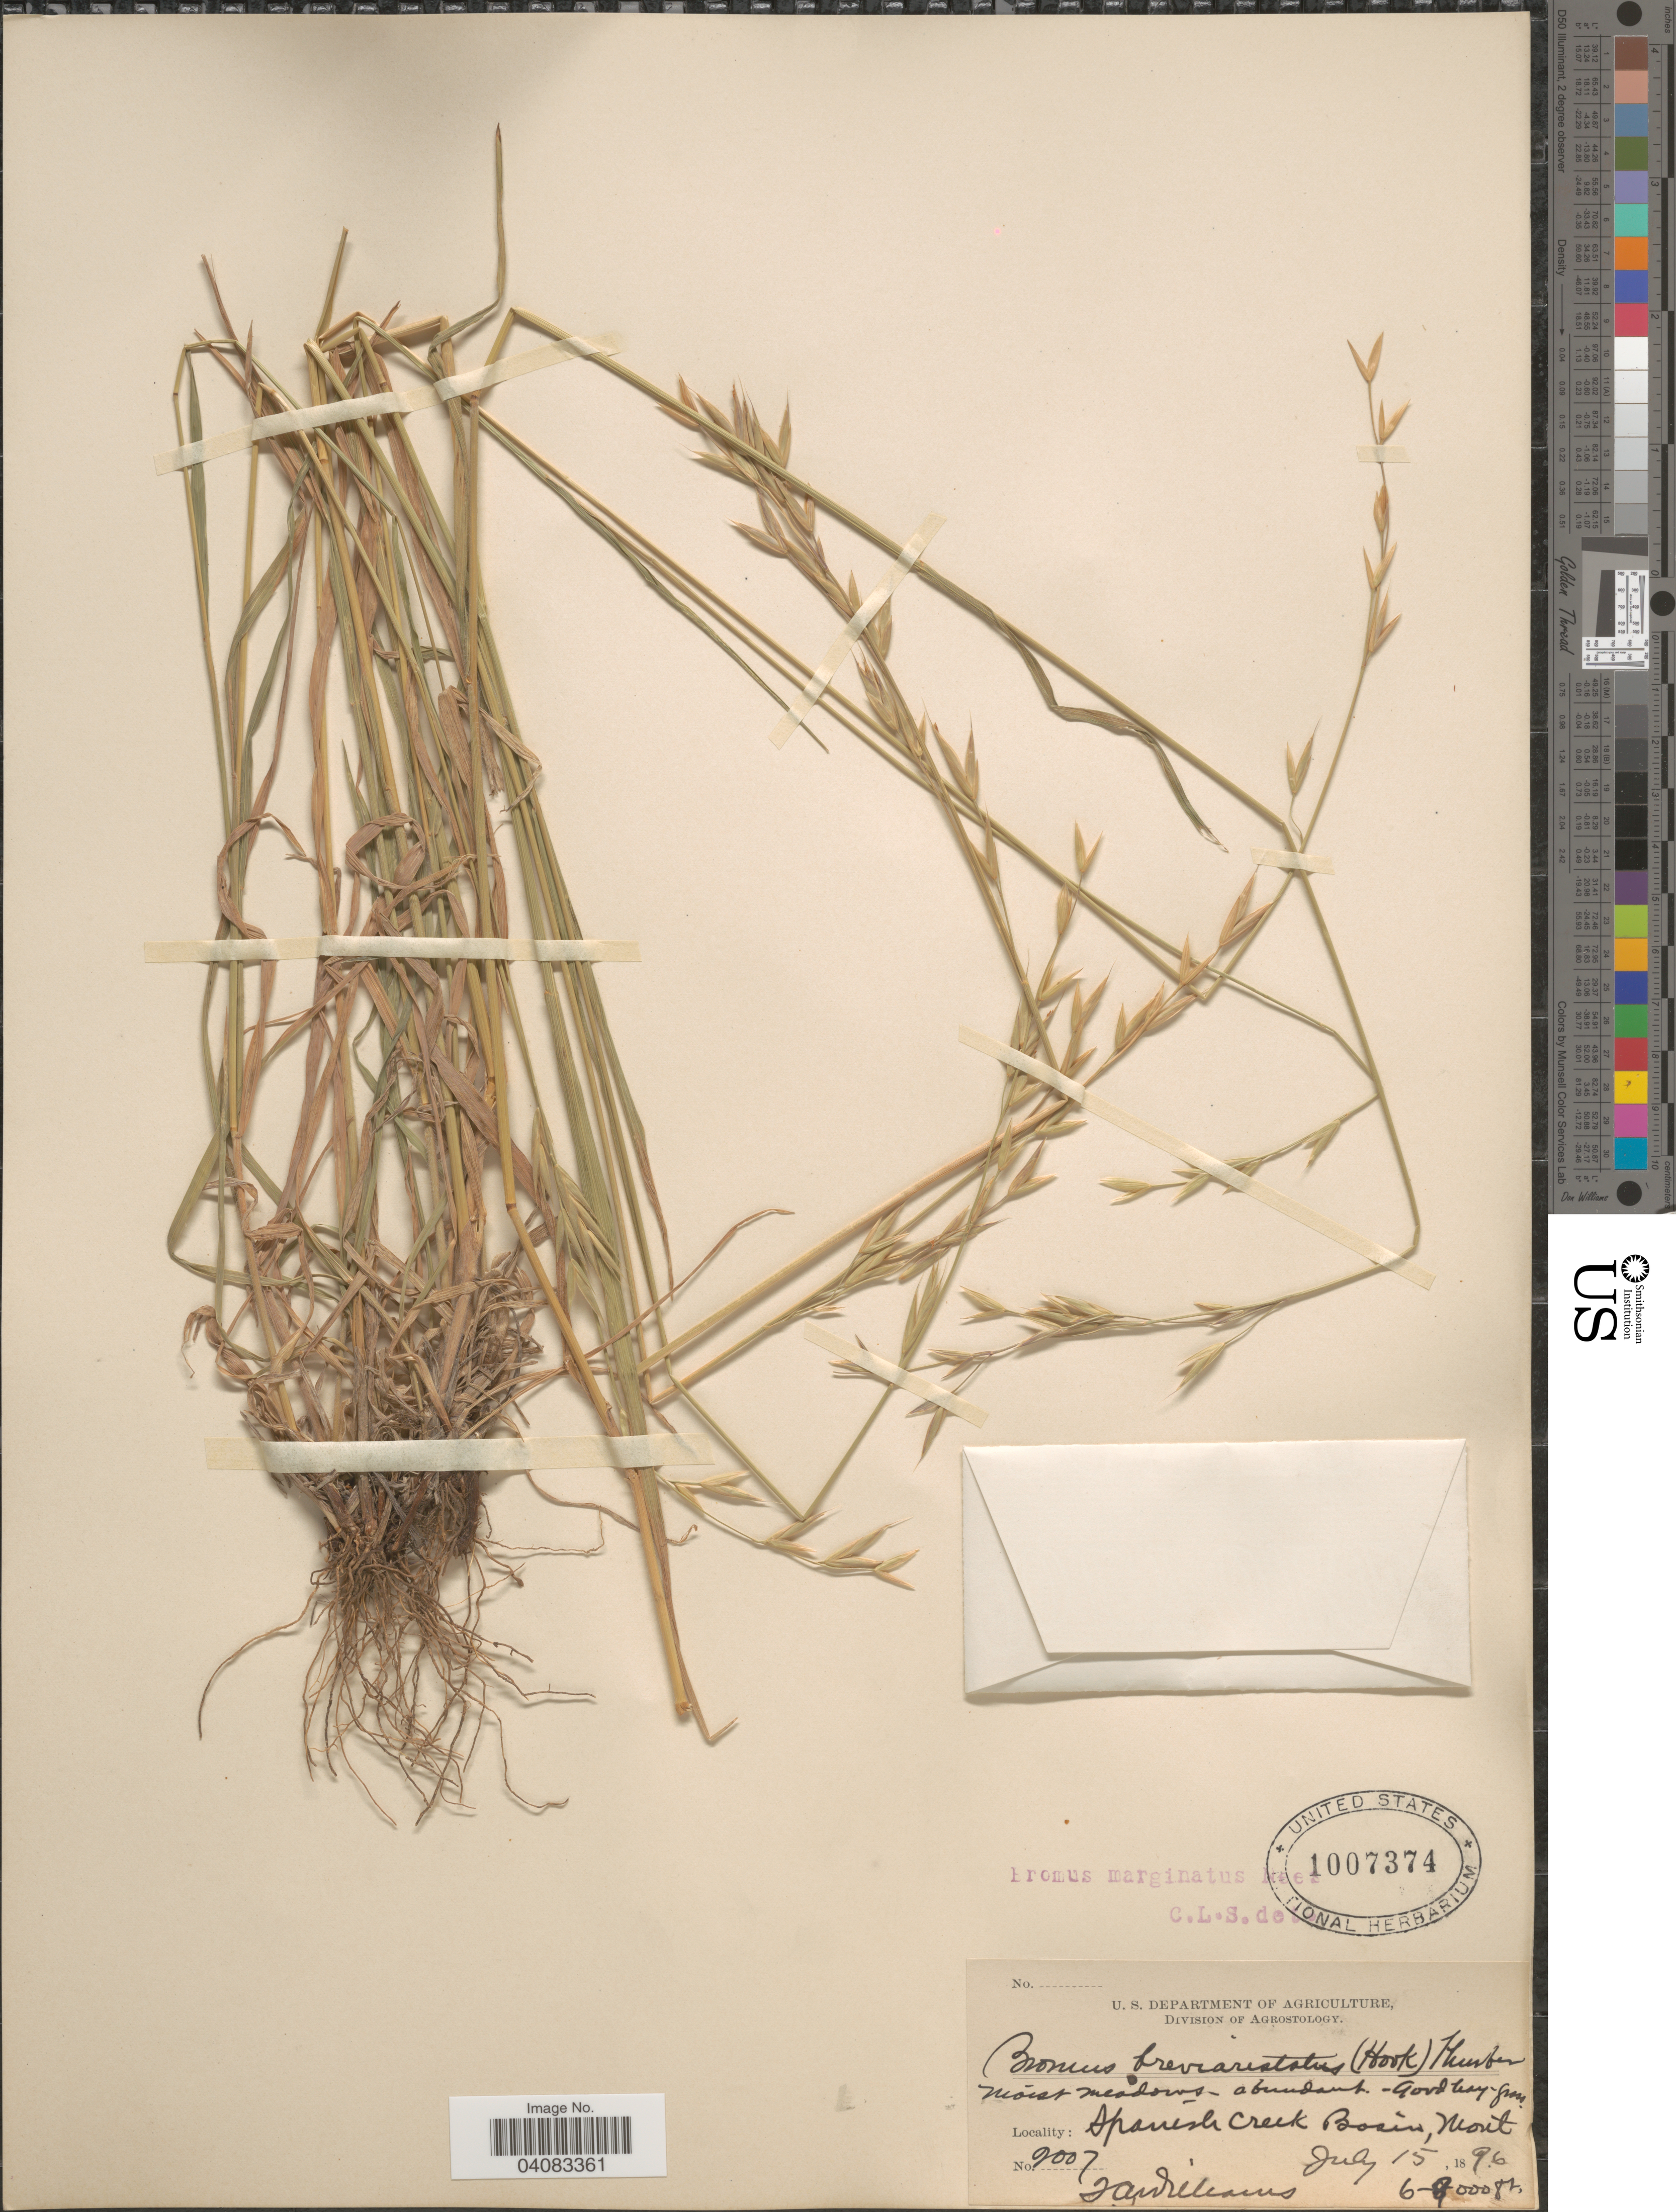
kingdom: Plantae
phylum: Tracheophyta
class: Liliopsida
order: Poales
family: Poaceae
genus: Bromus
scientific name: Bromus marginatus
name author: Nees ex Steud.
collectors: T. Williams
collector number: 2007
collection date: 1896-07-15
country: United States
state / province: Montana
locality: Spanish Creek Basin.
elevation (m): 1829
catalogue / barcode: US 1007374